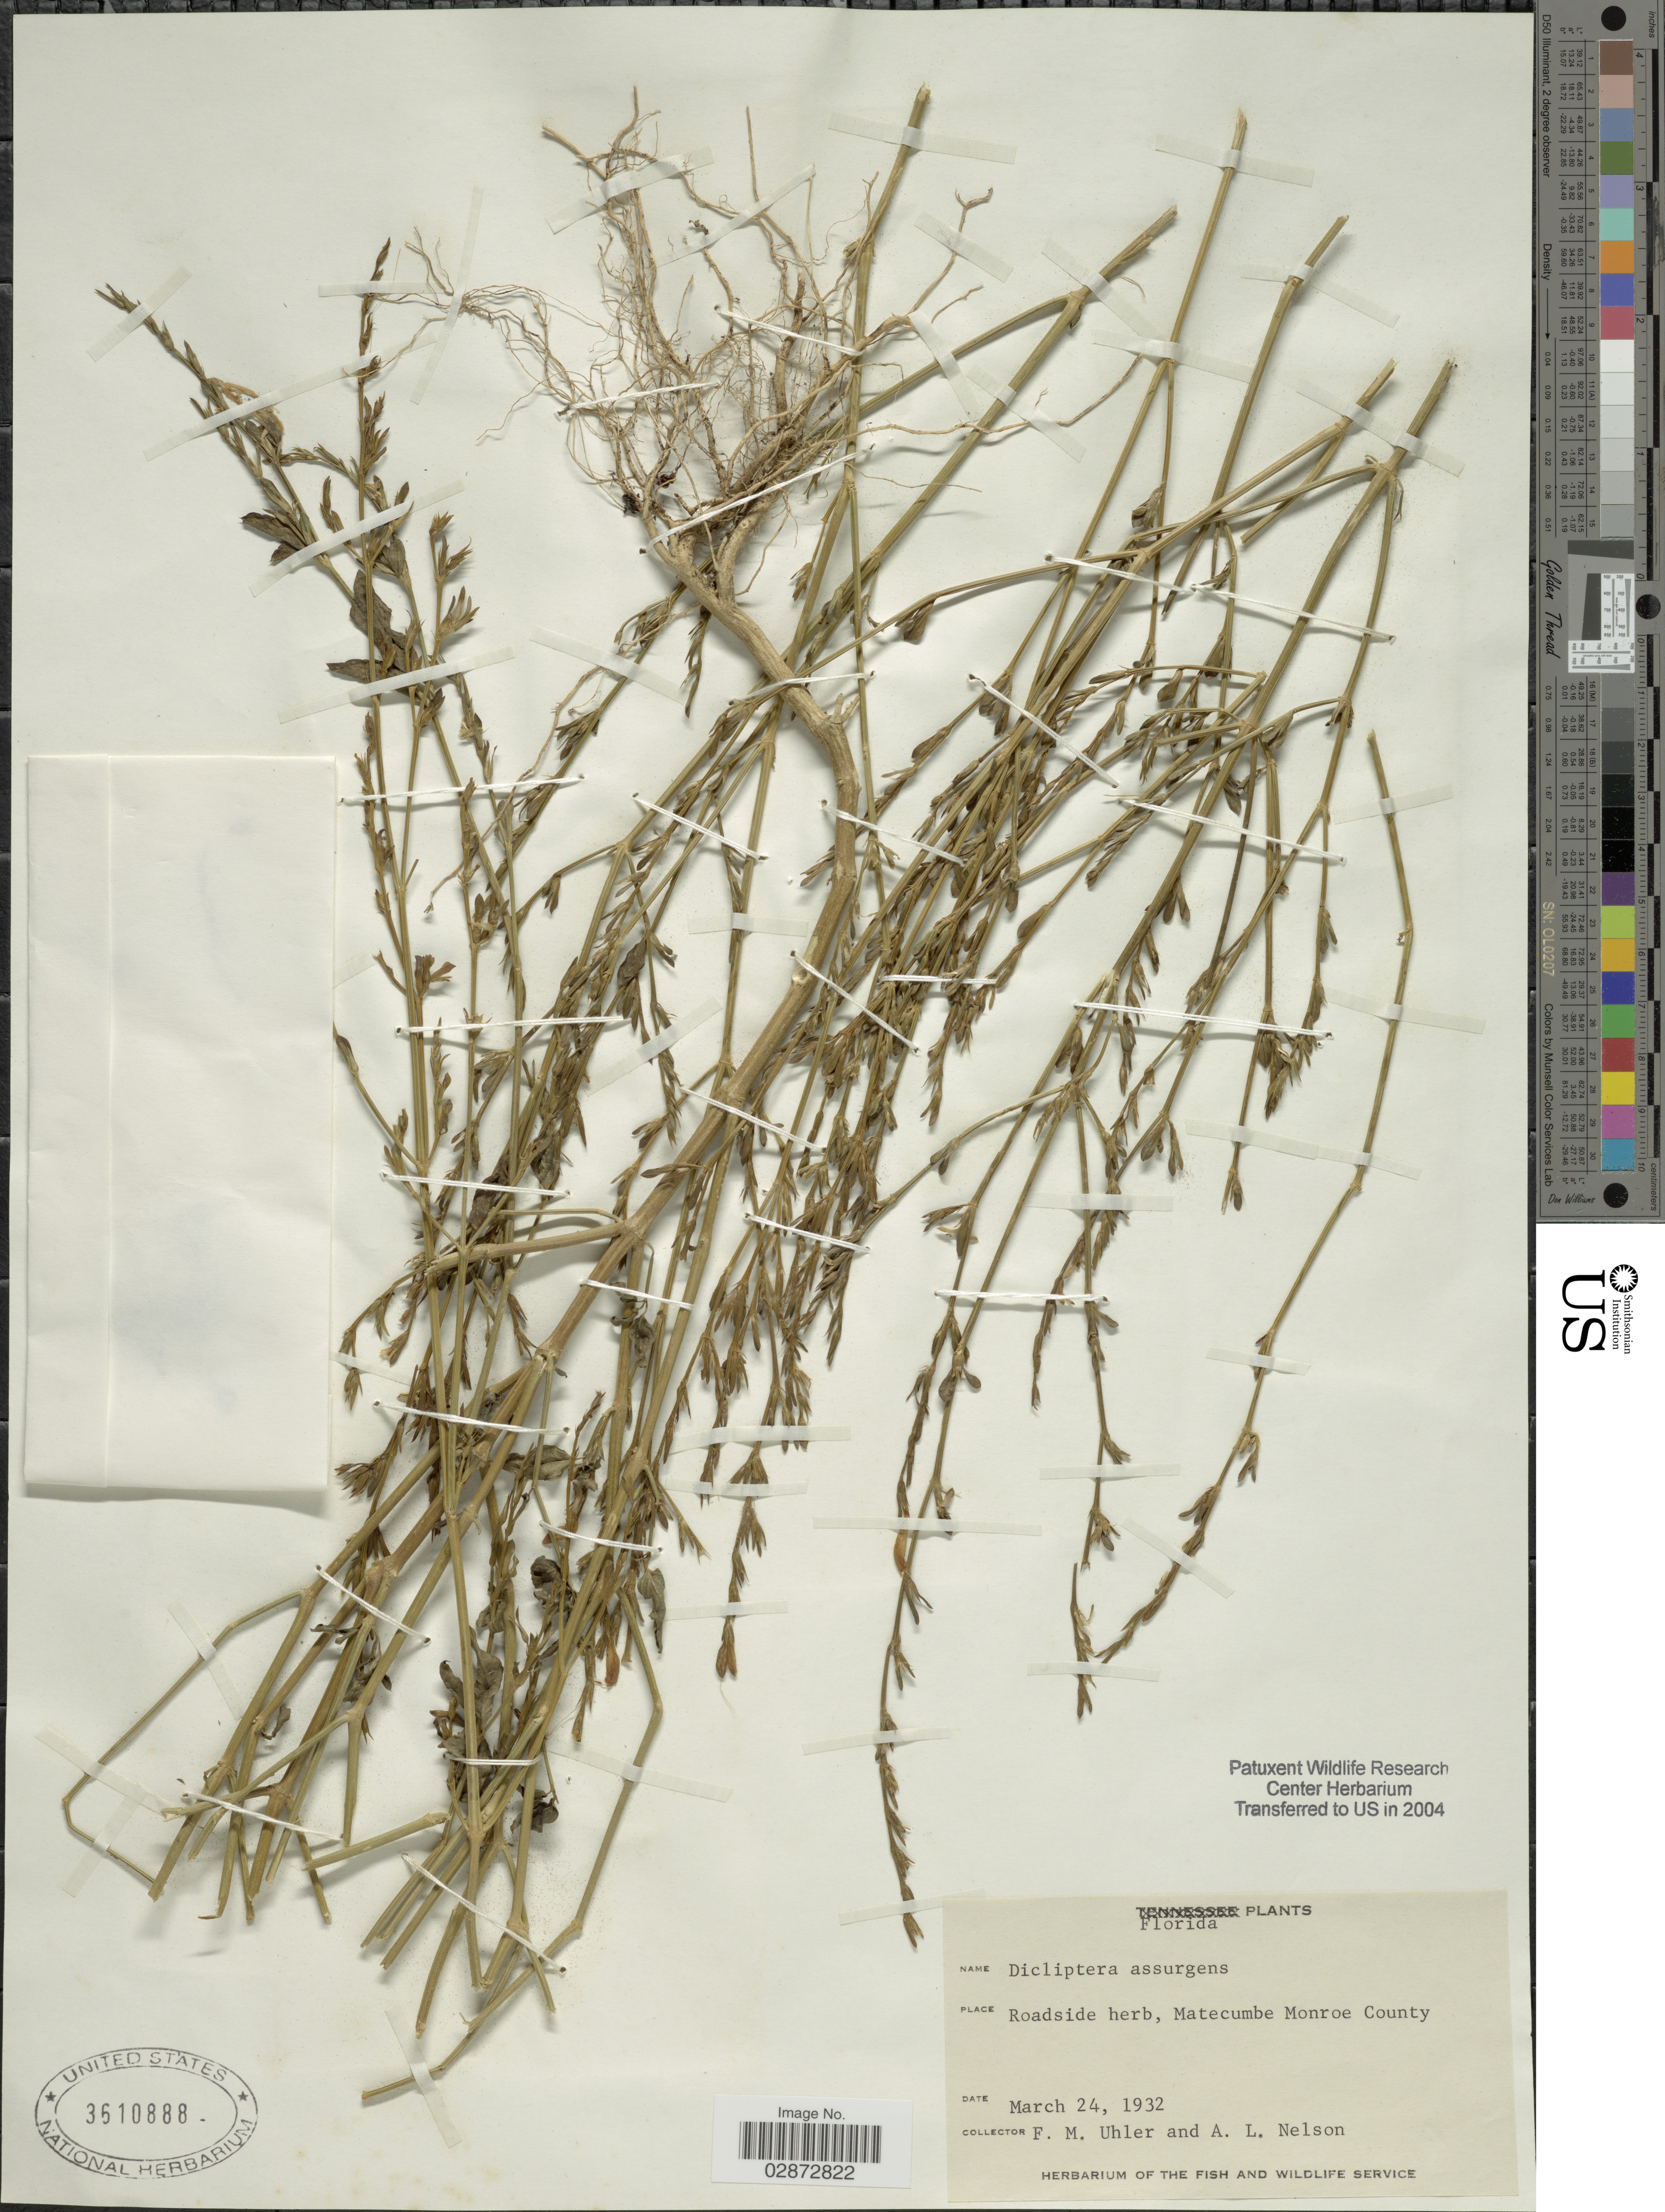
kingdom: Plantae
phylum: Tracheophyta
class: Magnoliopsida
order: Lamiales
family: Acanthaceae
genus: Diapedium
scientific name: Diapedium assurgens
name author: (L.) Kuntze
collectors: F. M. Uhler & A. L. Nelson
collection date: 1932-03-24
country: United States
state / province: Florida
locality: Roadside herb, Matecumbe Monroe County.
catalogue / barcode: US 3610888